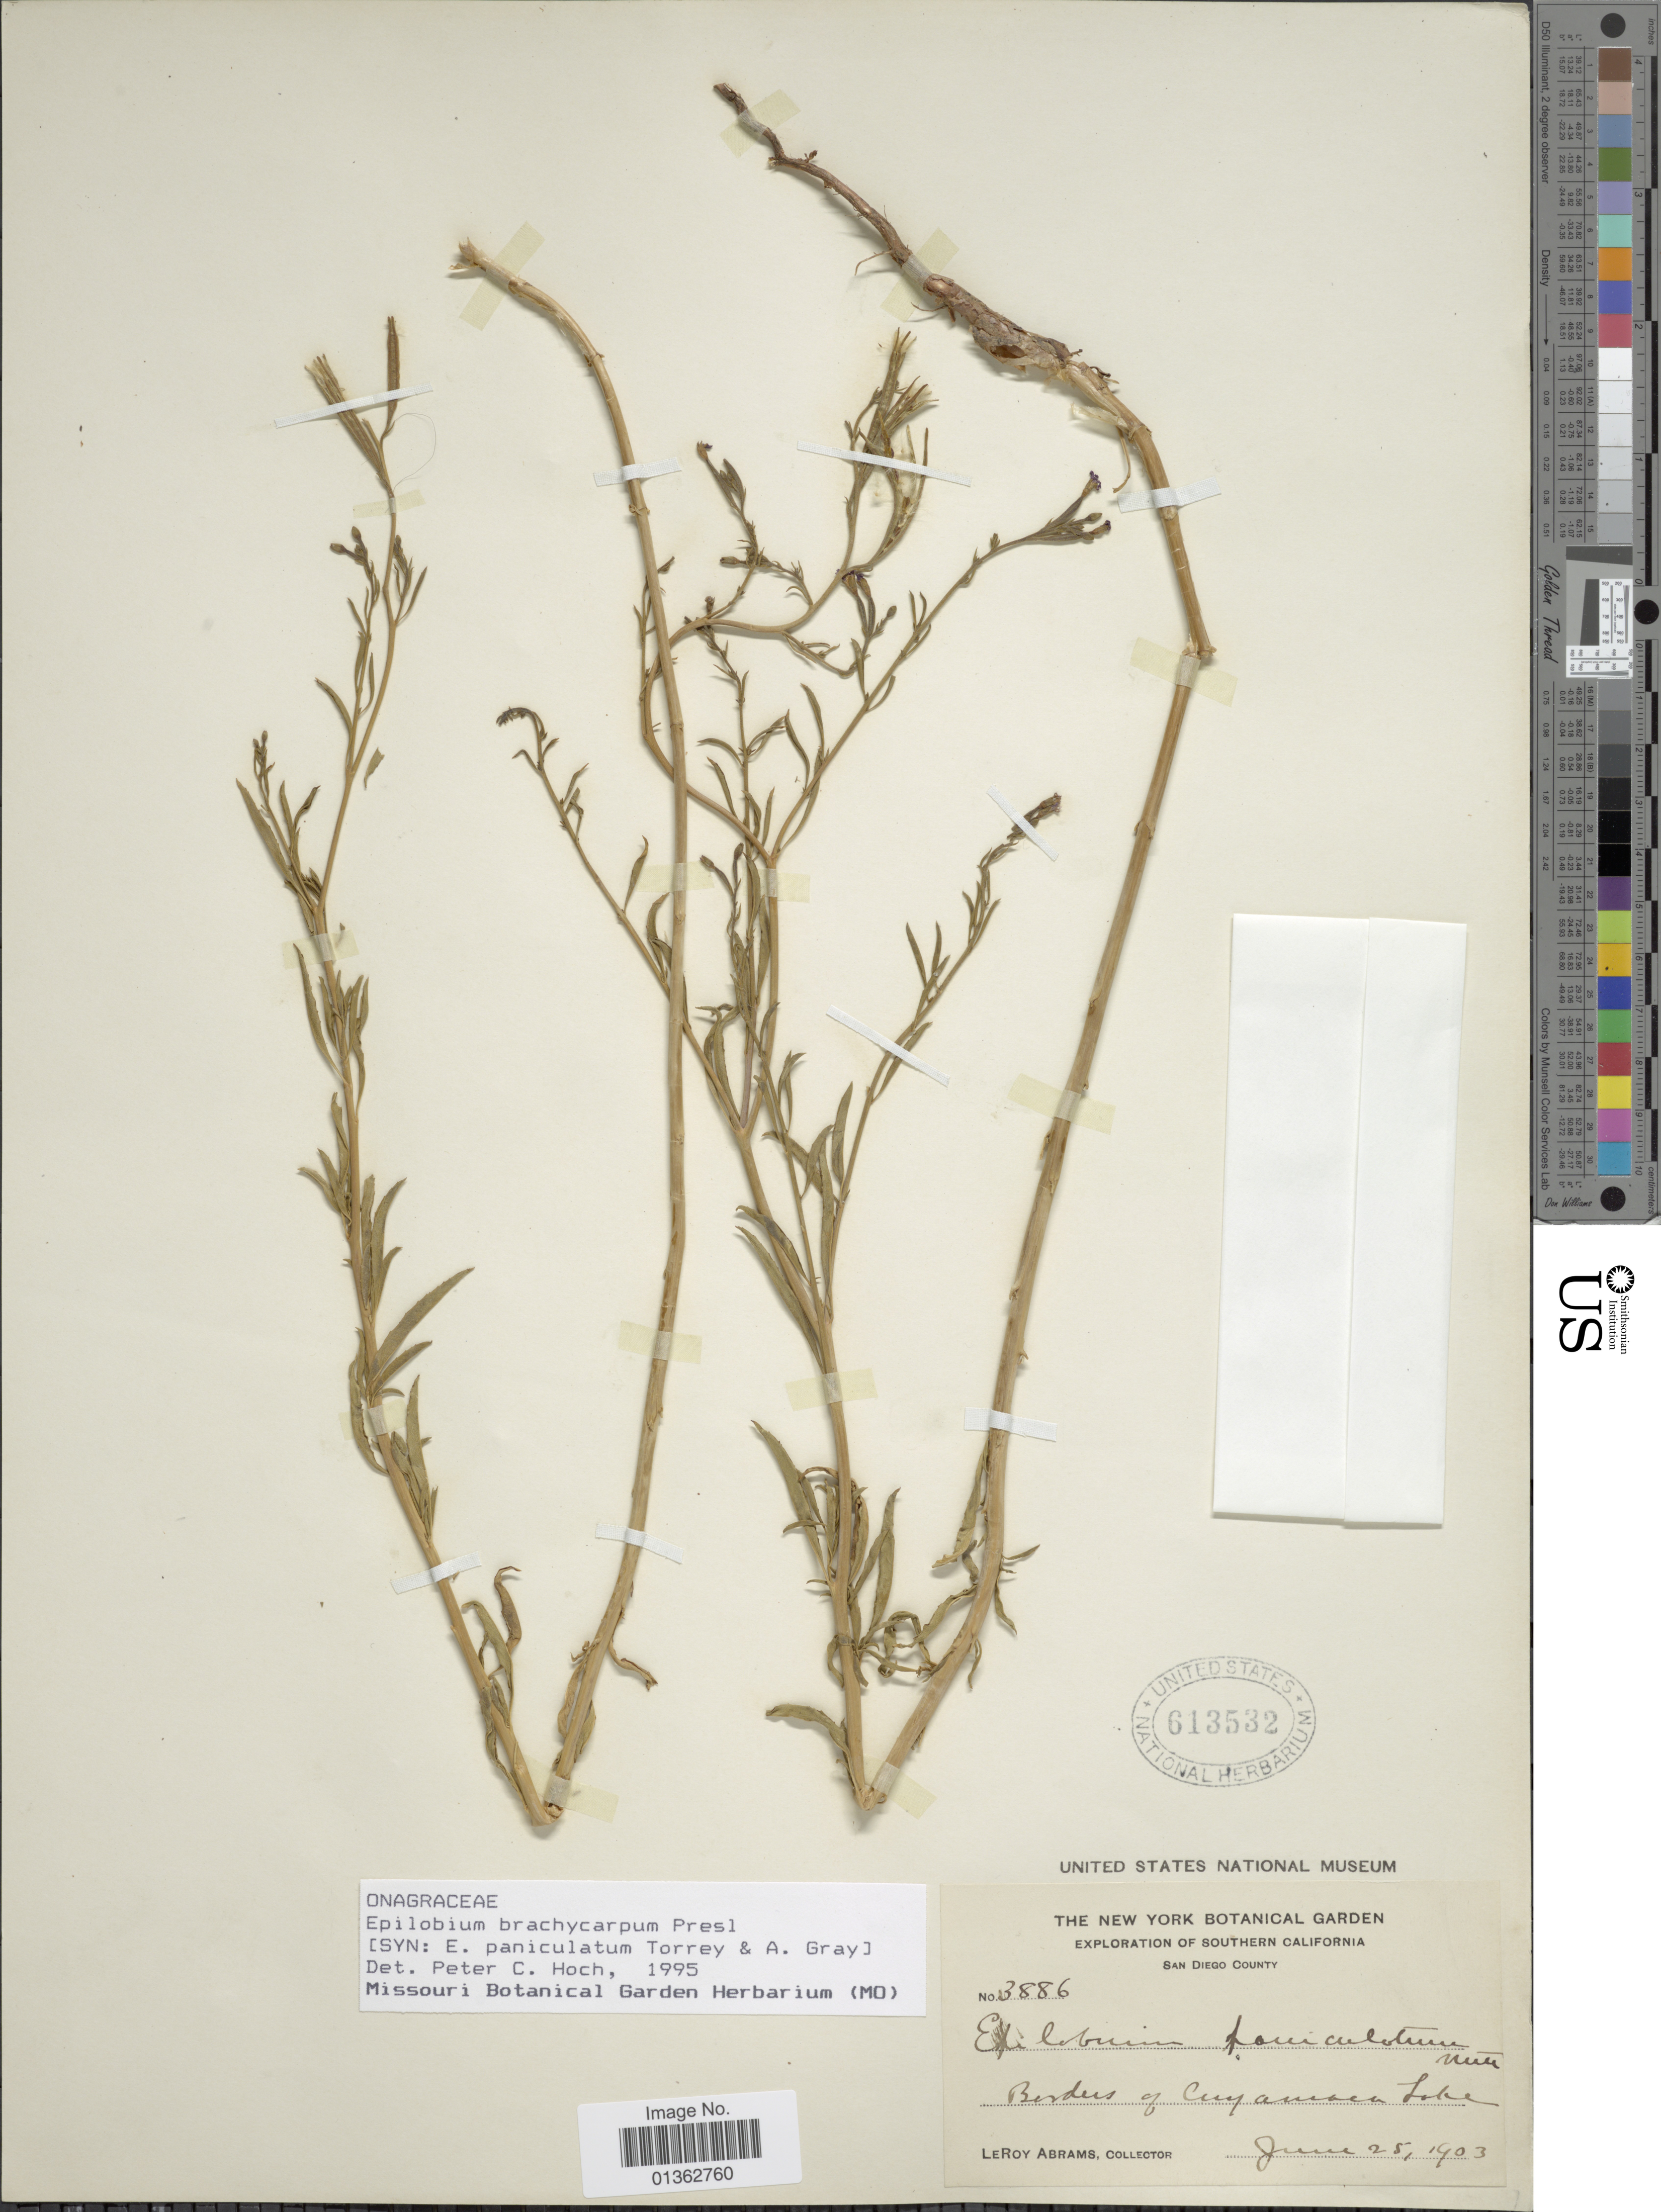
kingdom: Plantae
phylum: Tracheophyta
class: Magnoliopsida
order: Myrtales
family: Onagraceae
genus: Epilobium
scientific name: Epilobium brachycarpum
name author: C. Presl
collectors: L. Abrams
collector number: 3886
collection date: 1903-06-25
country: United States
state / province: California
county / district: San Diego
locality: Southern California. San Diego County. Borders of Cuyamaca Lake.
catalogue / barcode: US 613532